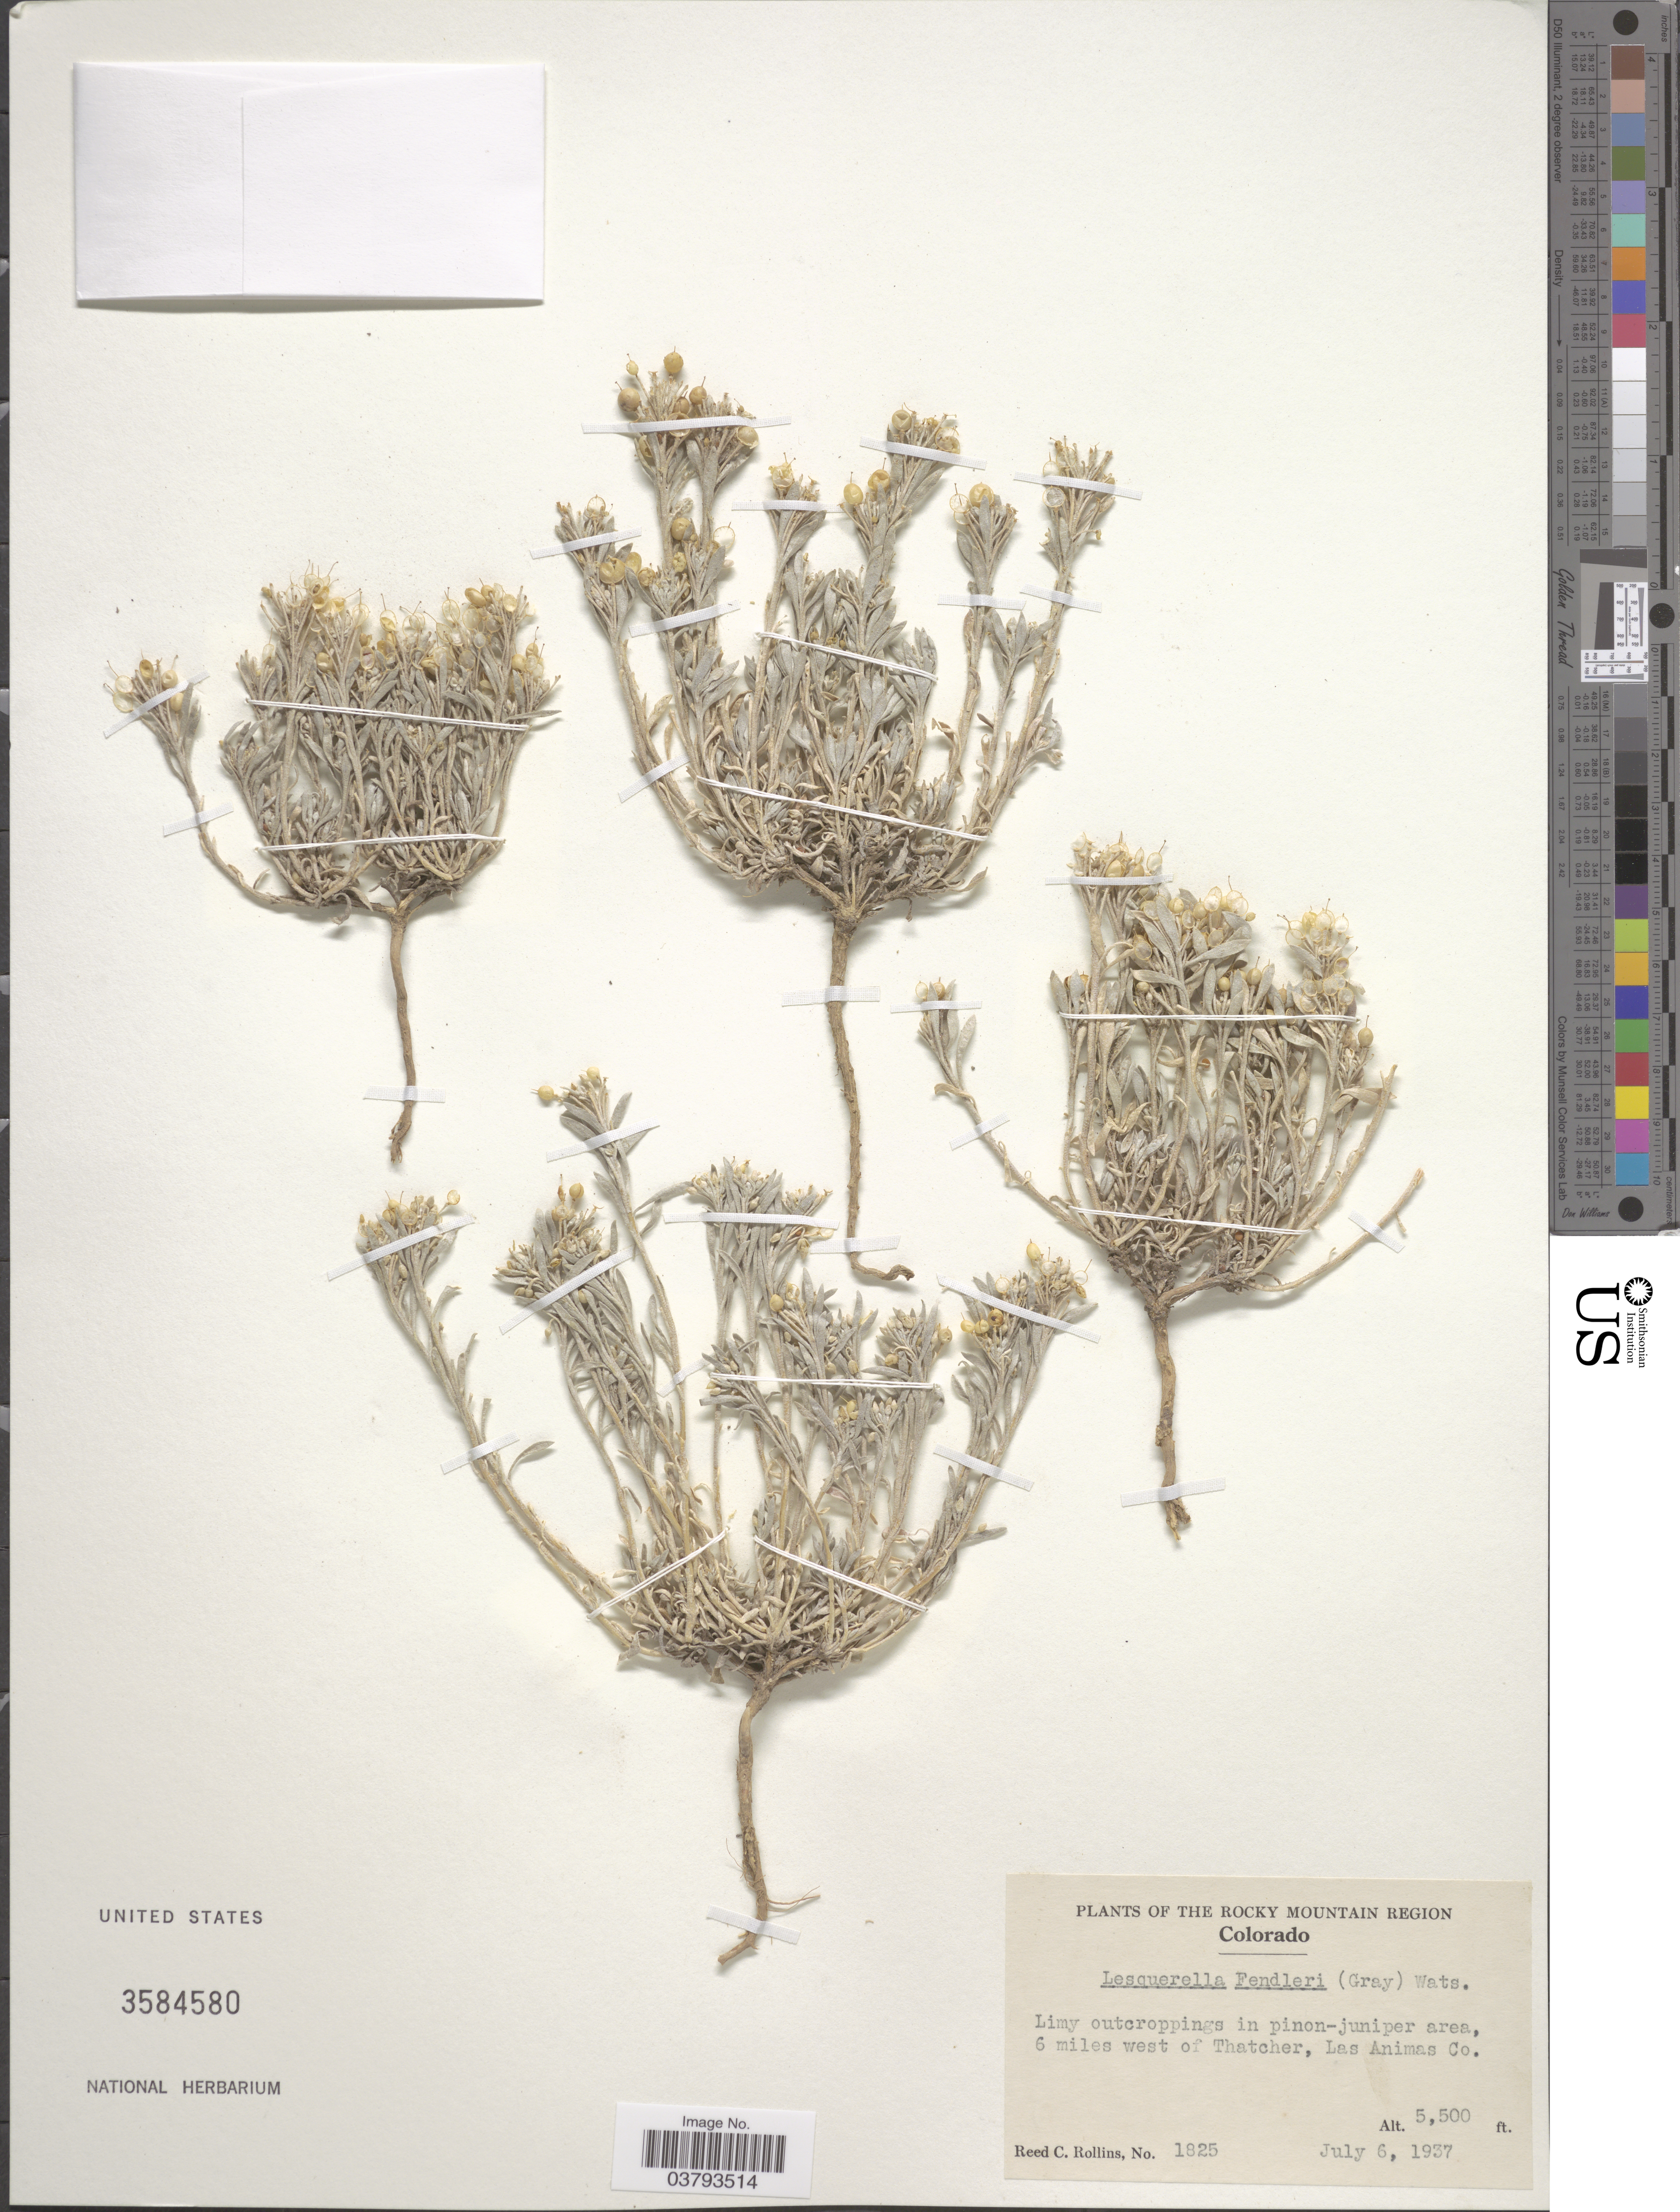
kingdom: Plantae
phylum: Tracheophyta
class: Magnoliopsida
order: Brassicales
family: Brassicaceae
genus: Lesquerella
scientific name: Lesquerella fendleri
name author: (A. Gray) S. Watson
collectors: R. C. Rollins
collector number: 1825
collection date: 1937-07-06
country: United States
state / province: Colorado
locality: The Rocky Mountain Region. Limy outcroppings in pinon-juniper area, 6 miles west of Thatcher, Las Animas Co.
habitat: limy outcroppings in pinon-juniper area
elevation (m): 1676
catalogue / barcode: US 3584580